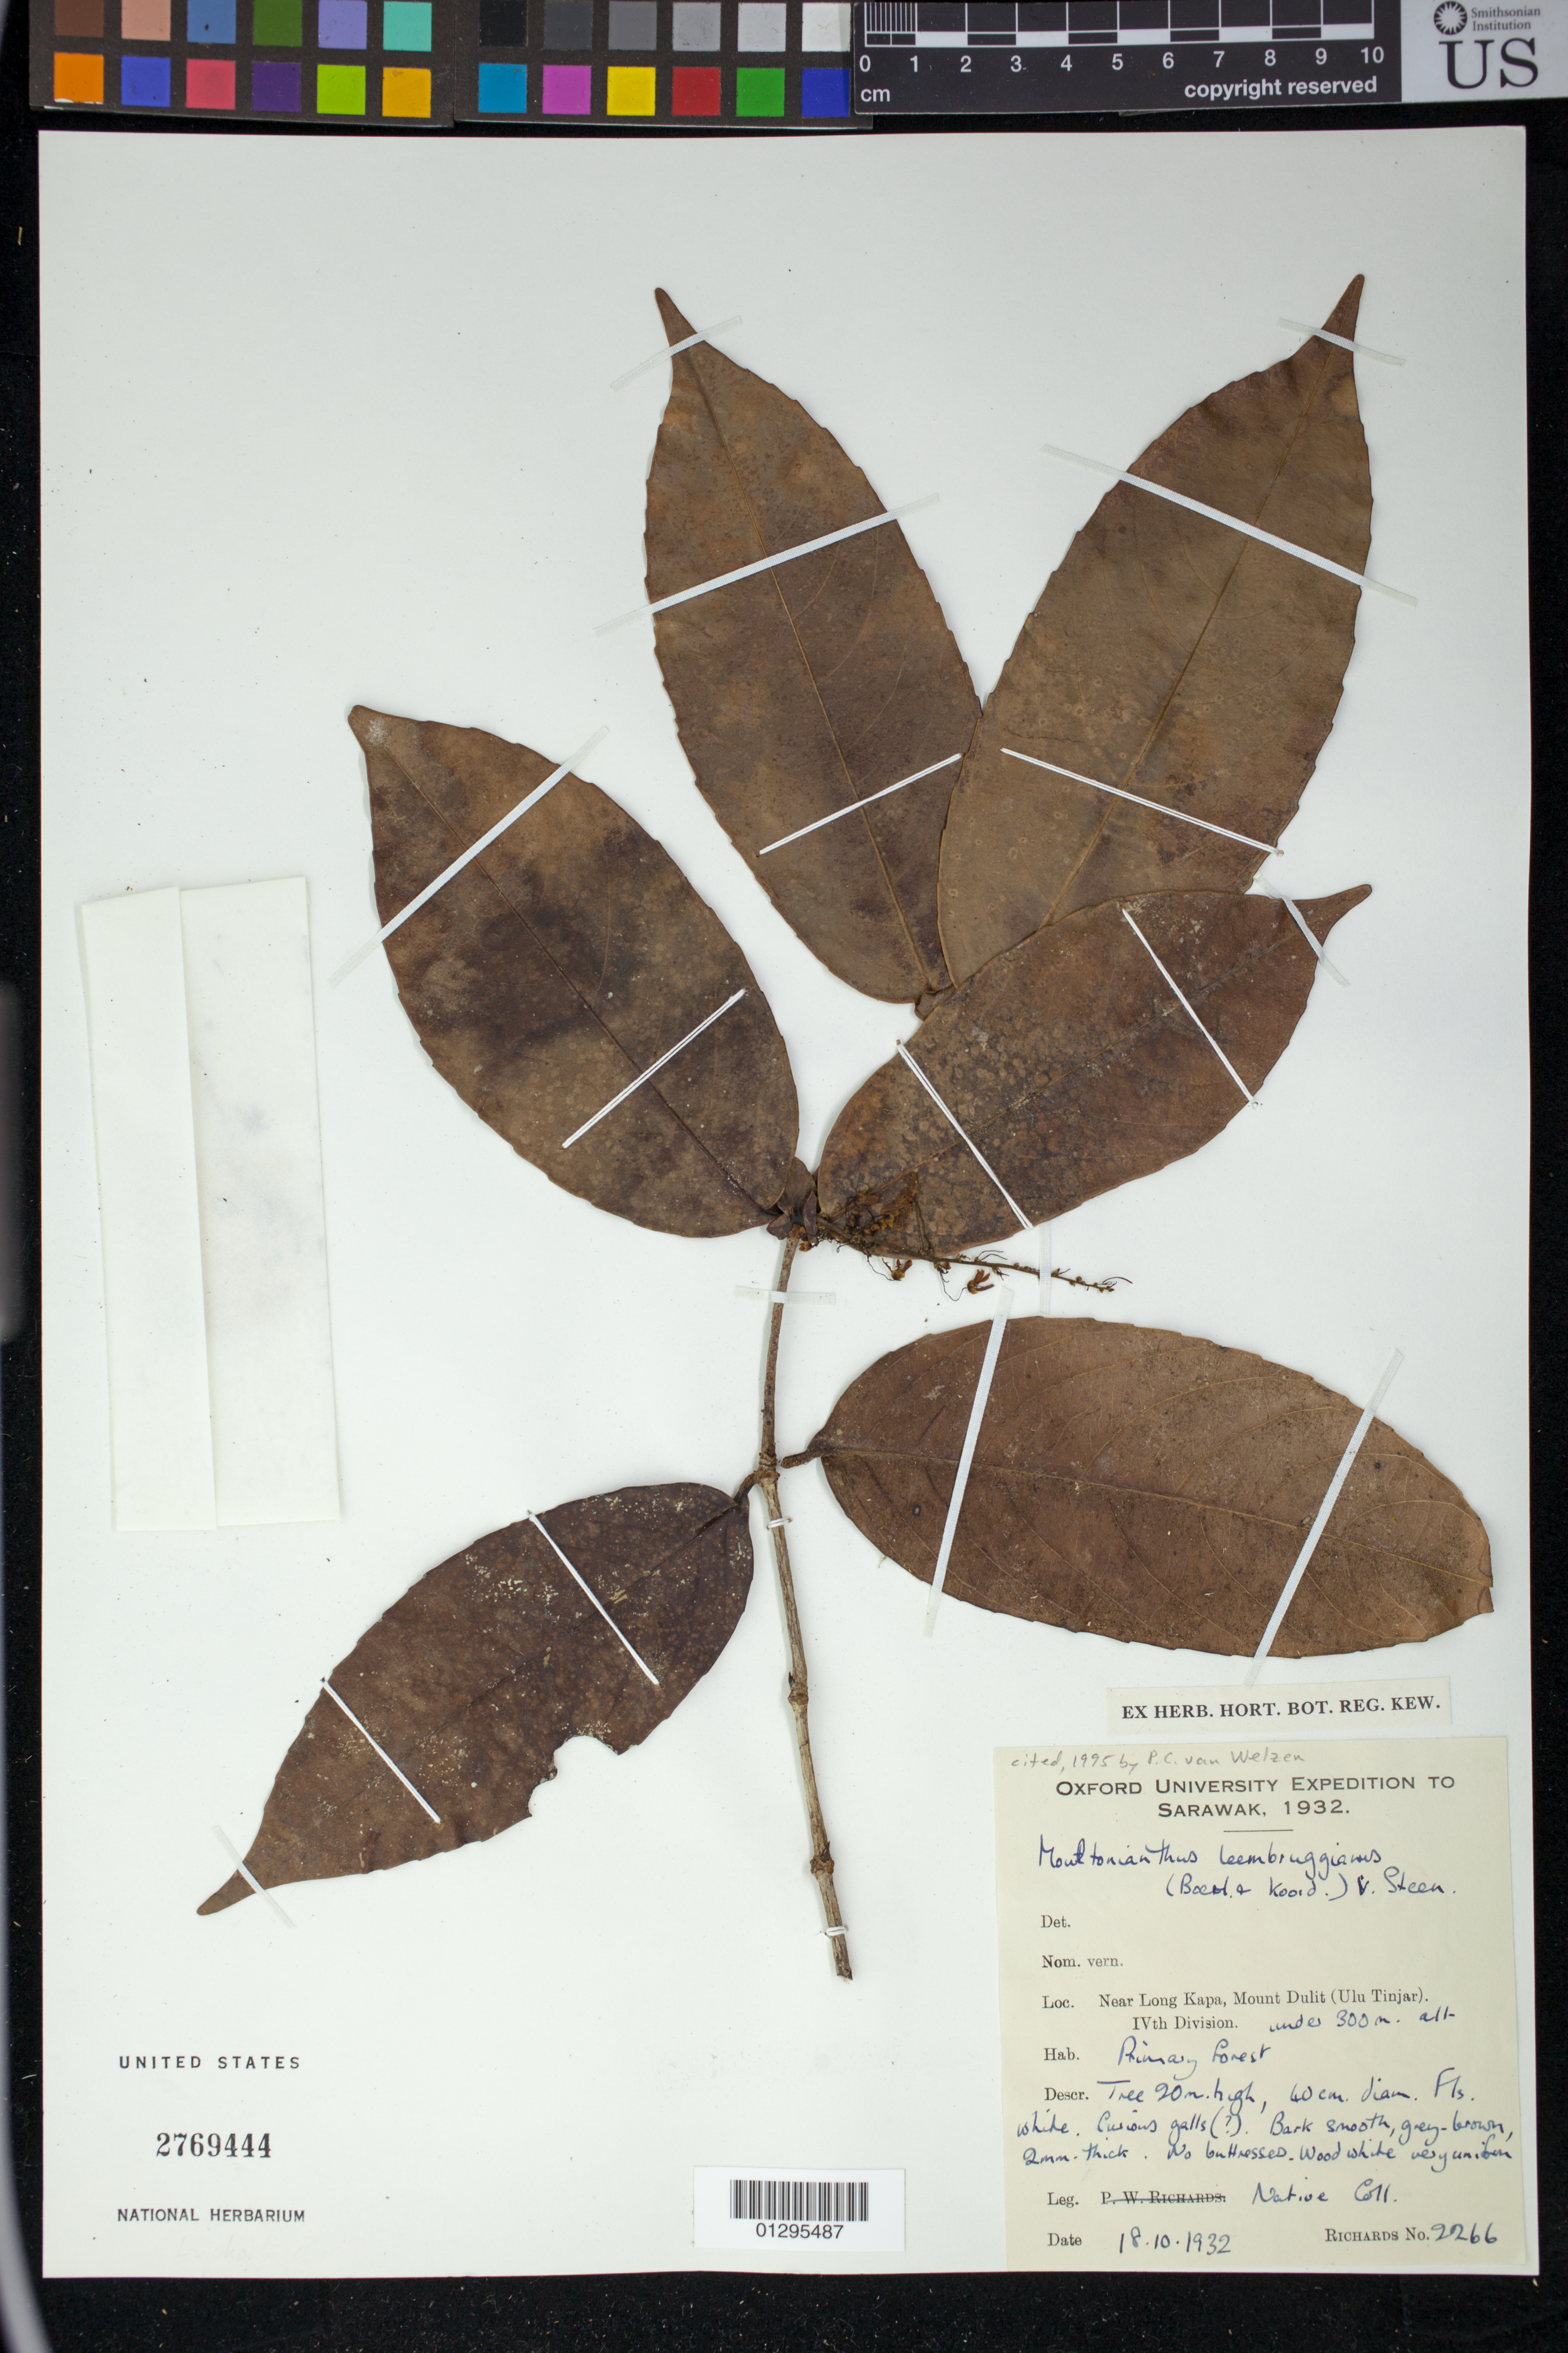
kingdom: Plantae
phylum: Tracheophyta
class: Magnoliopsida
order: Malpighiales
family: Euphorbiaceae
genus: Moultonianthus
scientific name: Moultonianthus leembruggianus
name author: (Boerl. & Koord.) Steenis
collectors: Native Coll.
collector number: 2266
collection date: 1932-10-18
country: Malaysia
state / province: Sarawak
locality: Near Long Kapa, Mount Dulit (Ulu Tinjar). IVth Division.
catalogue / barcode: US 2769444